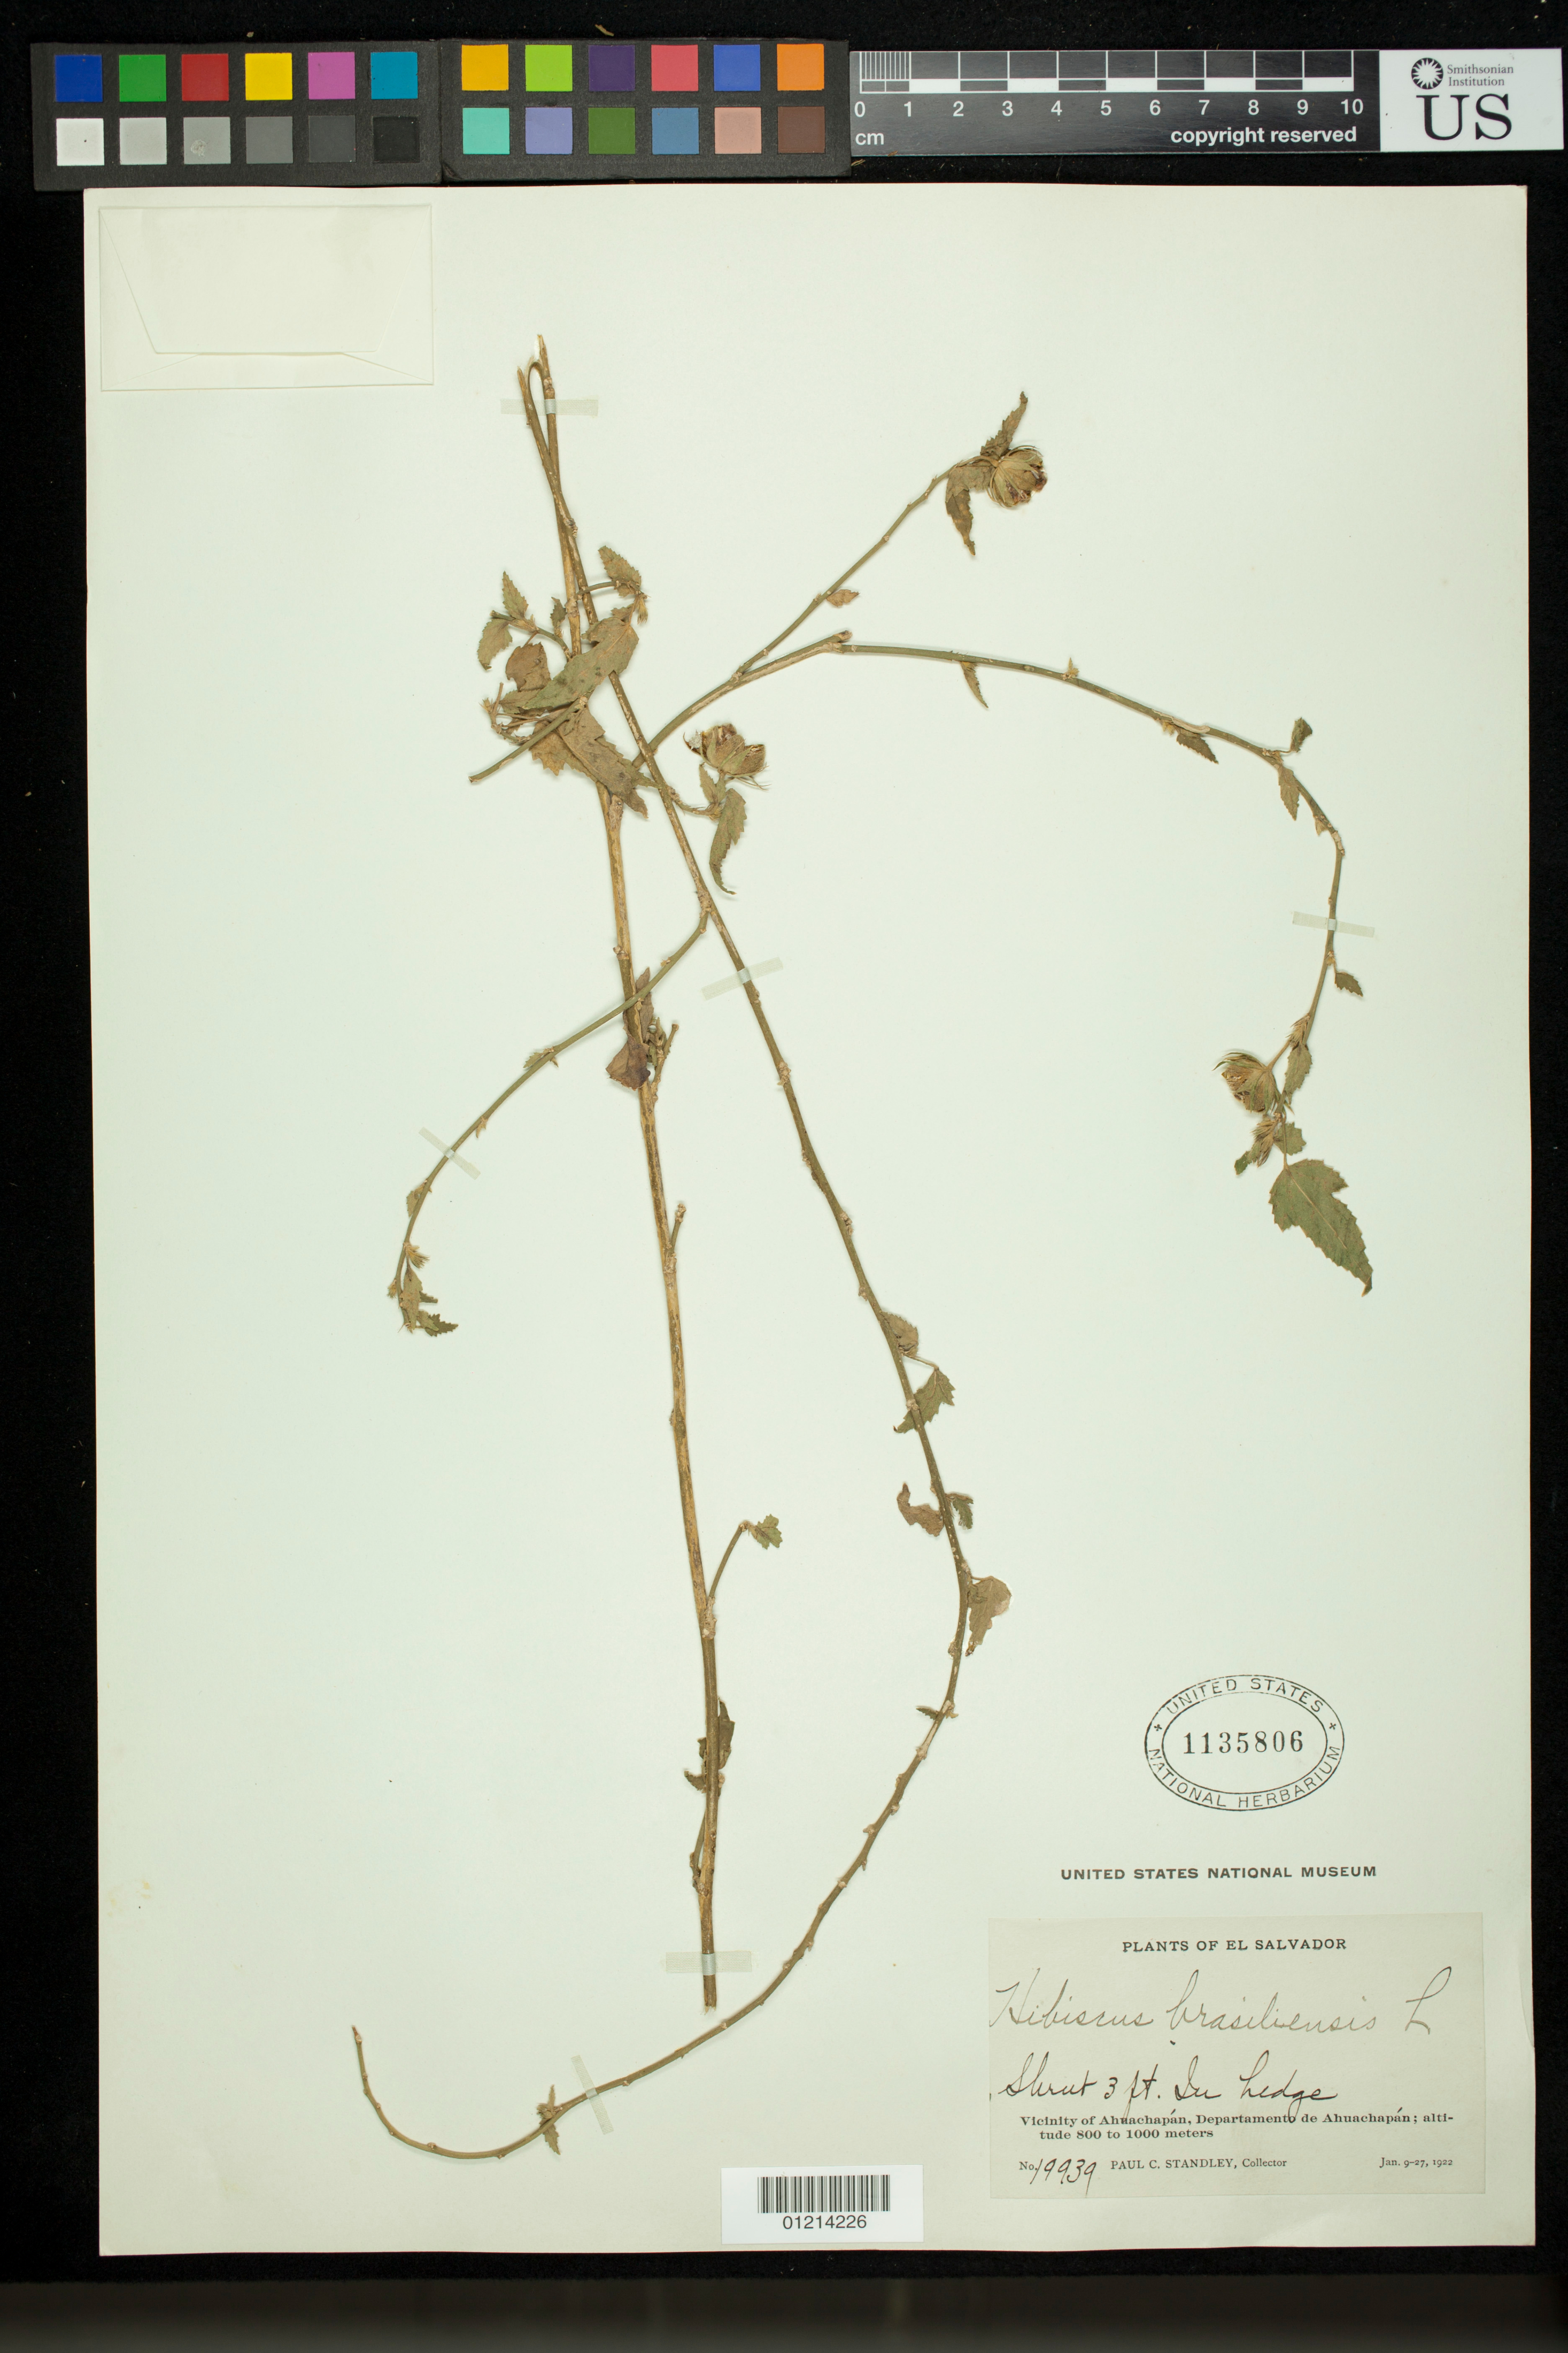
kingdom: Plantae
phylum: Tracheophyta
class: Magnoliopsida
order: Malvales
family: Malvaceae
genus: Hibiscus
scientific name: Hibiscus phoeniceus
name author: Jacq.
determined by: Dorr, Laurence J., Curator (BOT), Smithsonian Institution - National Museum of Natural History (UNITED STATES)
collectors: P. C. Standley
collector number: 19939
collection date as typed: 1922-01-09/1922-01-27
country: El Salvador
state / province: Ahuachapán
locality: Vicinity of Ahuachapán, Departamento de Ahuachapán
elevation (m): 800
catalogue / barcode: US 1135806